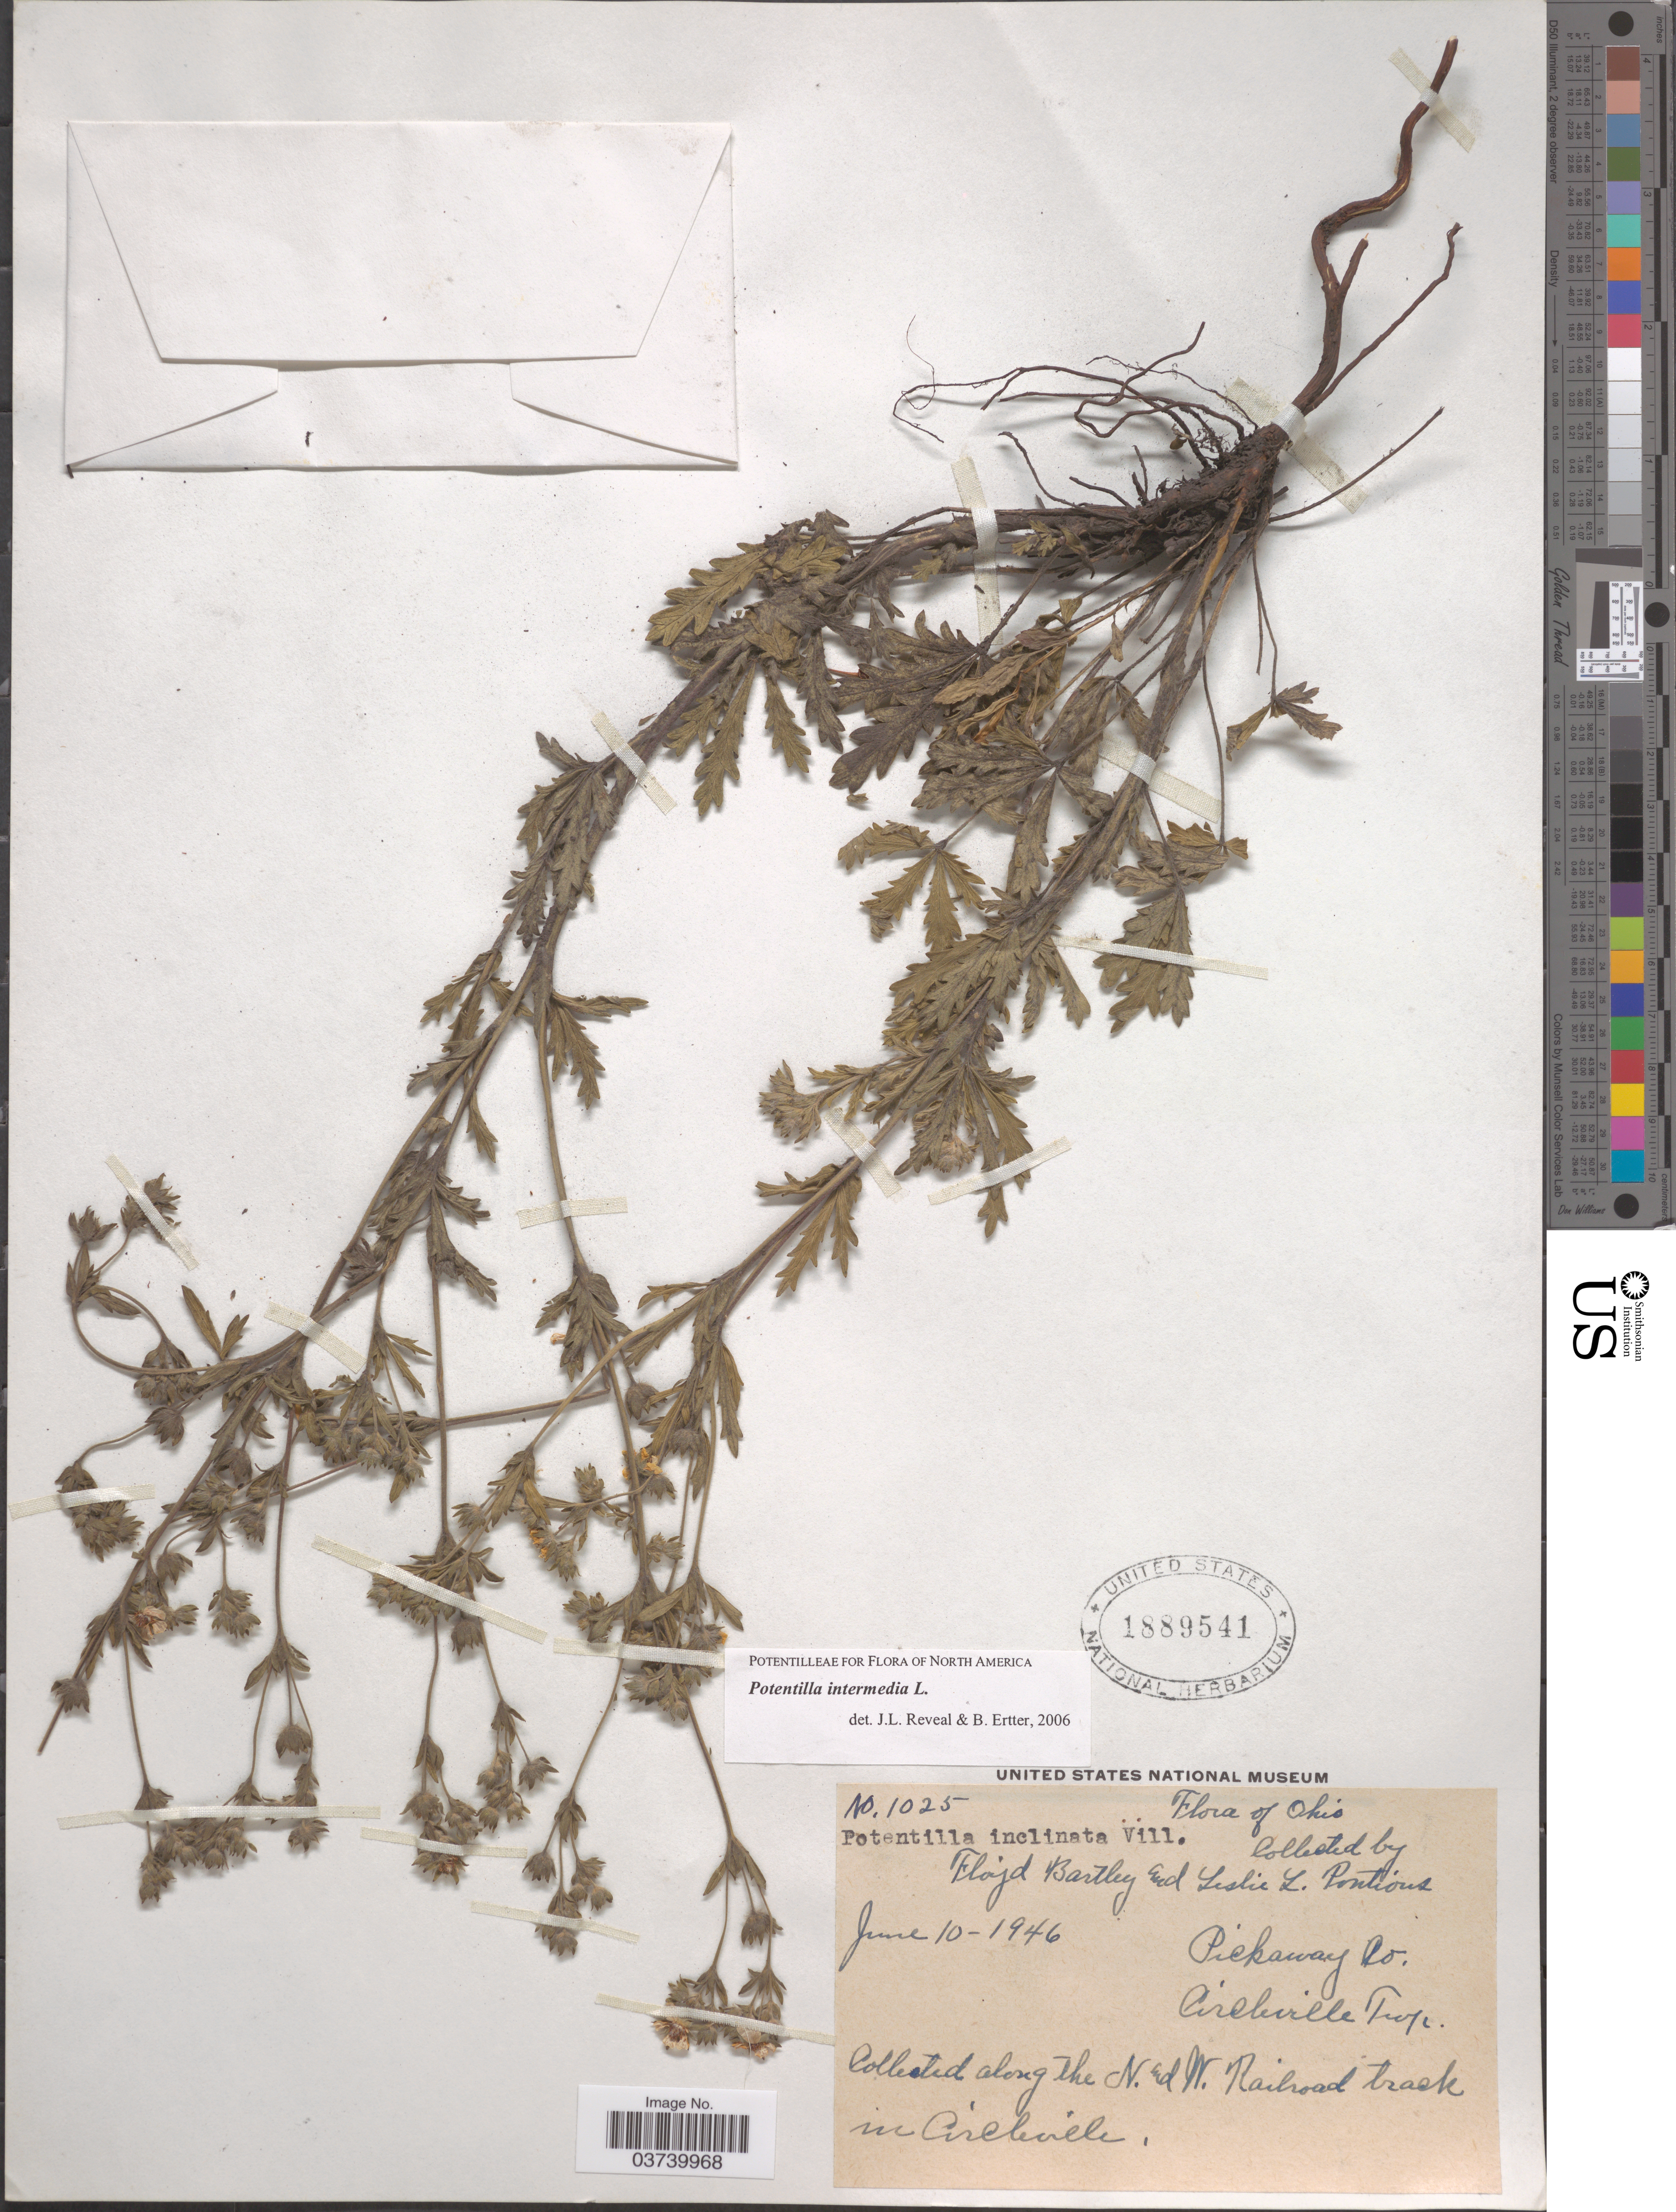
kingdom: Plantae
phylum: Tracheophyta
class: Magnoliopsida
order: Rosales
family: Rosaceae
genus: Potentilla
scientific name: Potentilla intermedia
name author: L.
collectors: F. Bartley & L. L. Pontious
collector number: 1025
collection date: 1946-06-10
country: United States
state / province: Ohio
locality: Pickaway Co. Circleville Twp. Along the N. and W. Railroad track in Circleville.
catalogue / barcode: US 1889541